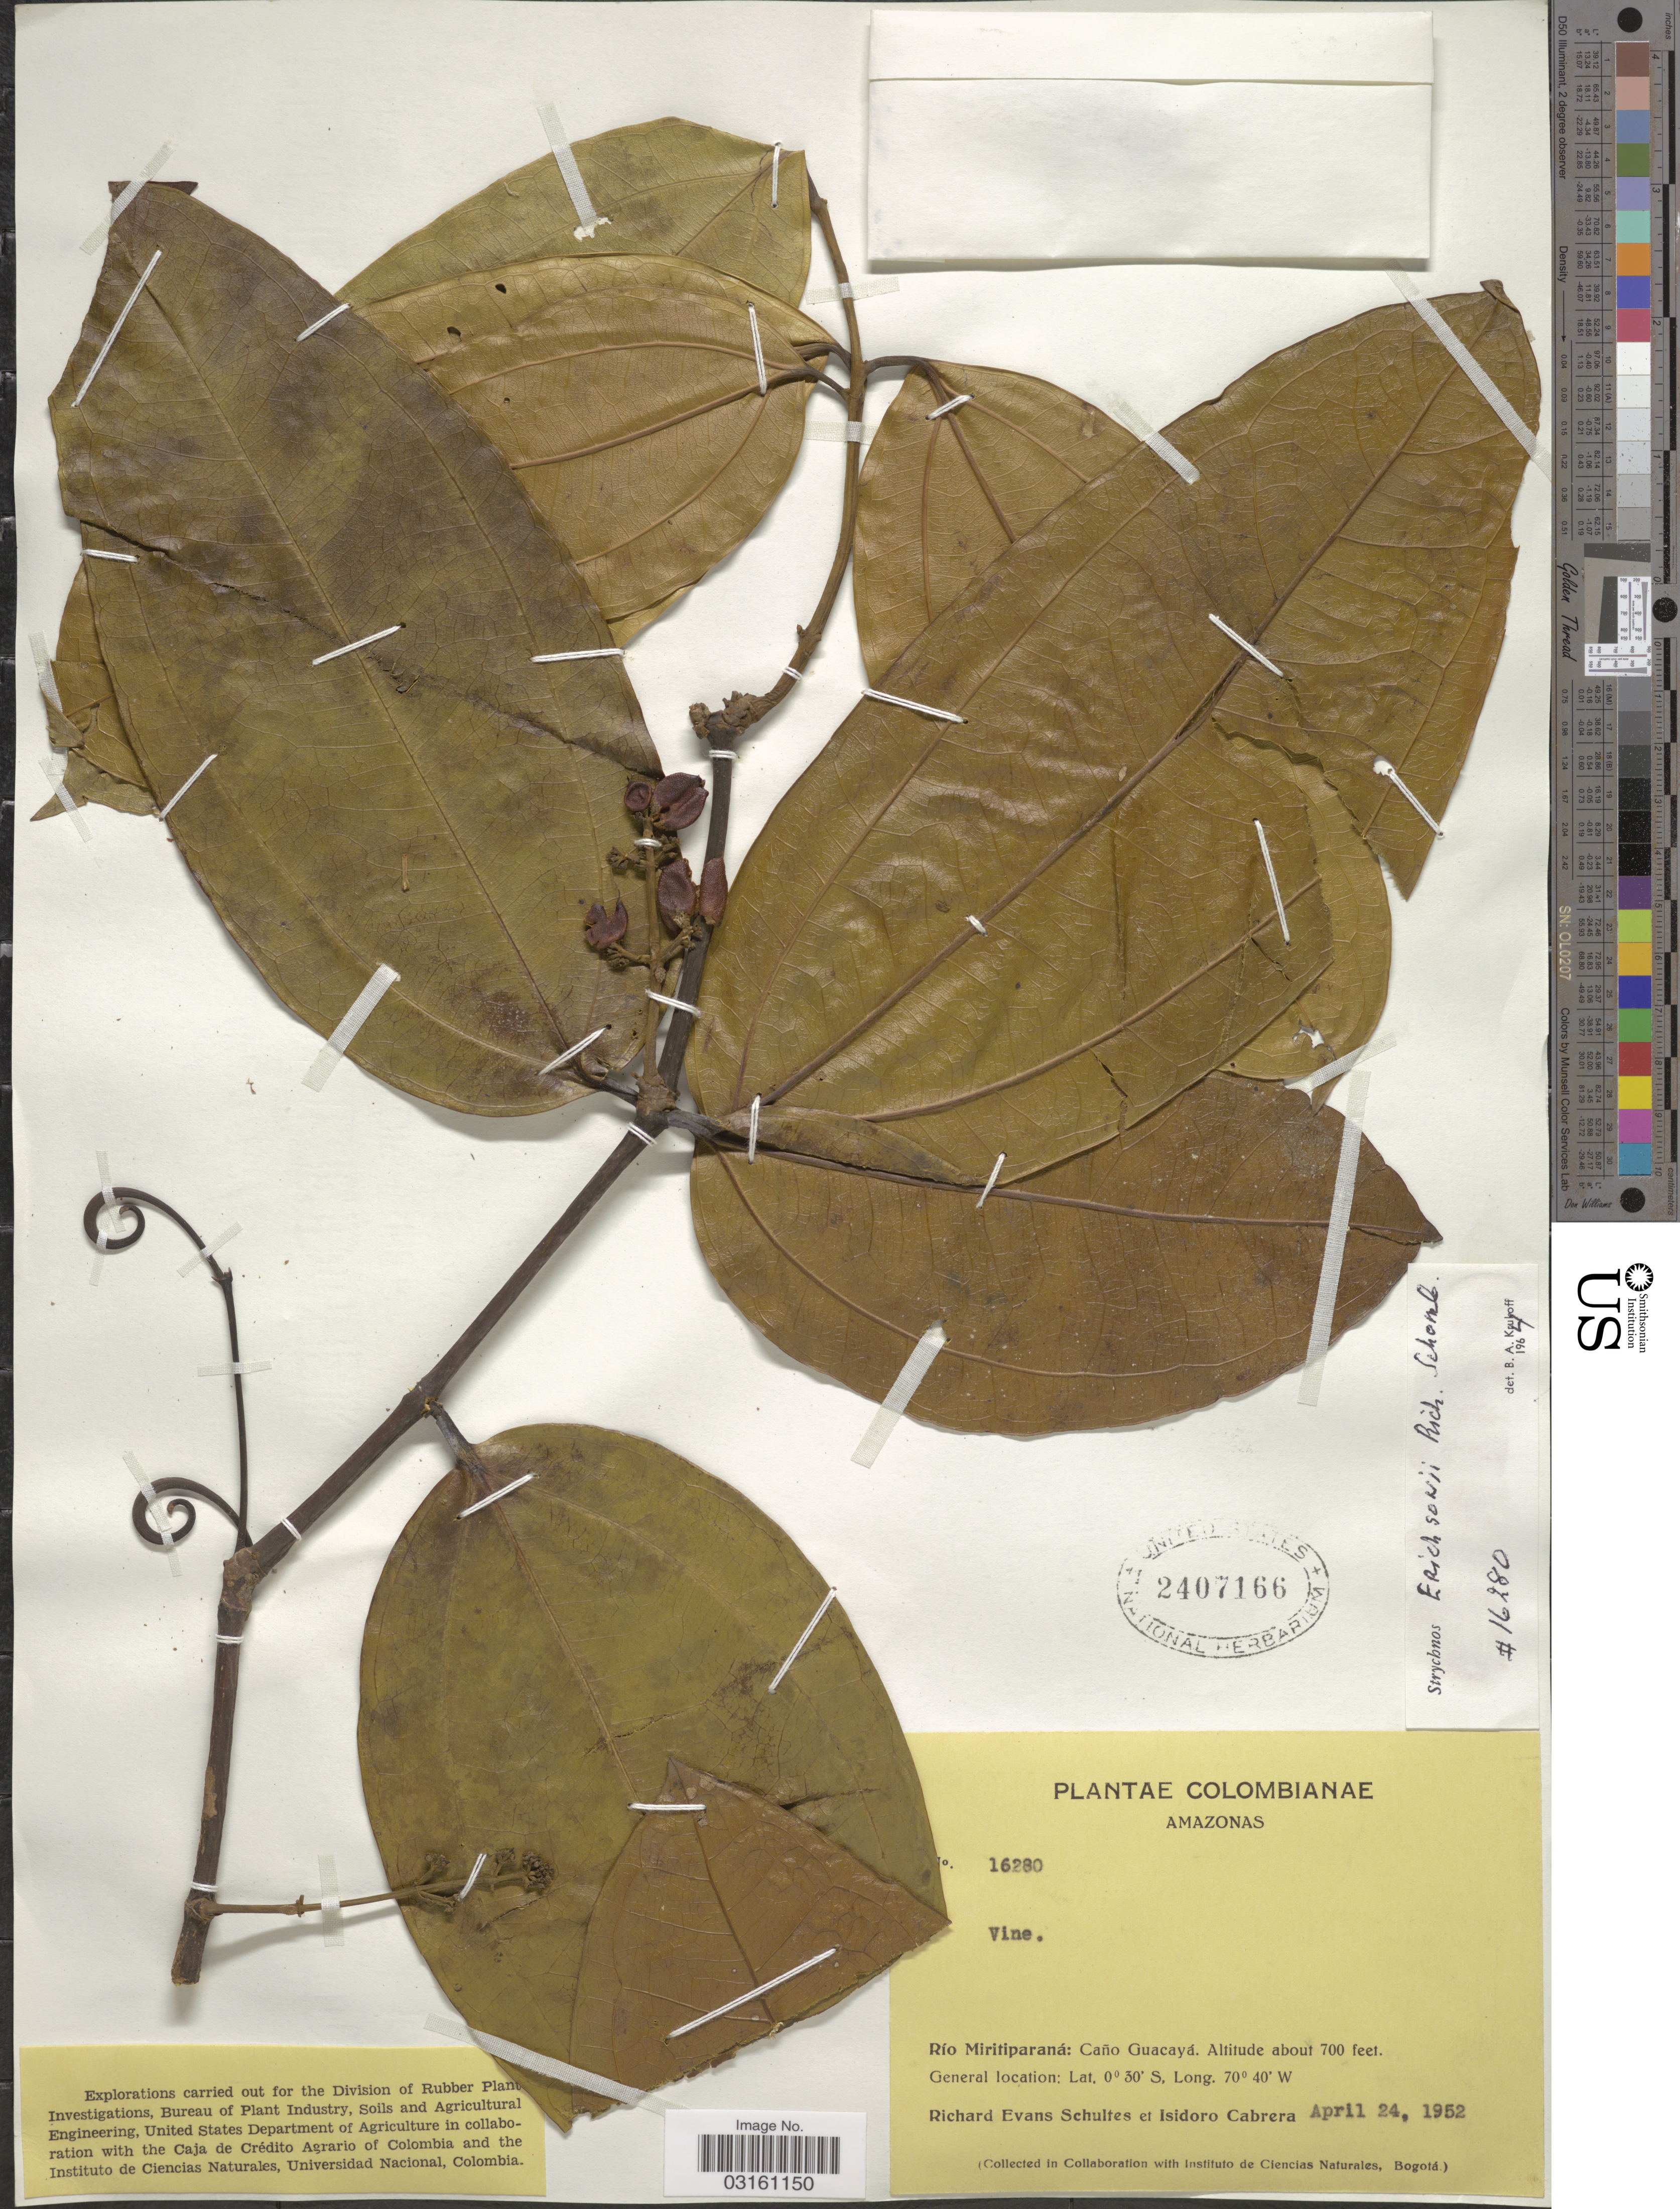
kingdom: Plantae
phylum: Tracheophyta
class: Magnoliopsida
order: Gentianales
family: Loganiaceae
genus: Strychnos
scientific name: Strychnos erichsonii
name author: R.H. Schomb. ex Progel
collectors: R. E. Schultes & I. Cabrera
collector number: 16280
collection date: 1952-04-24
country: Colombia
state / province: Amazônas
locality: Río Miritiparaná: Caño Guacayá.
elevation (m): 213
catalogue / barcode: US 2407166